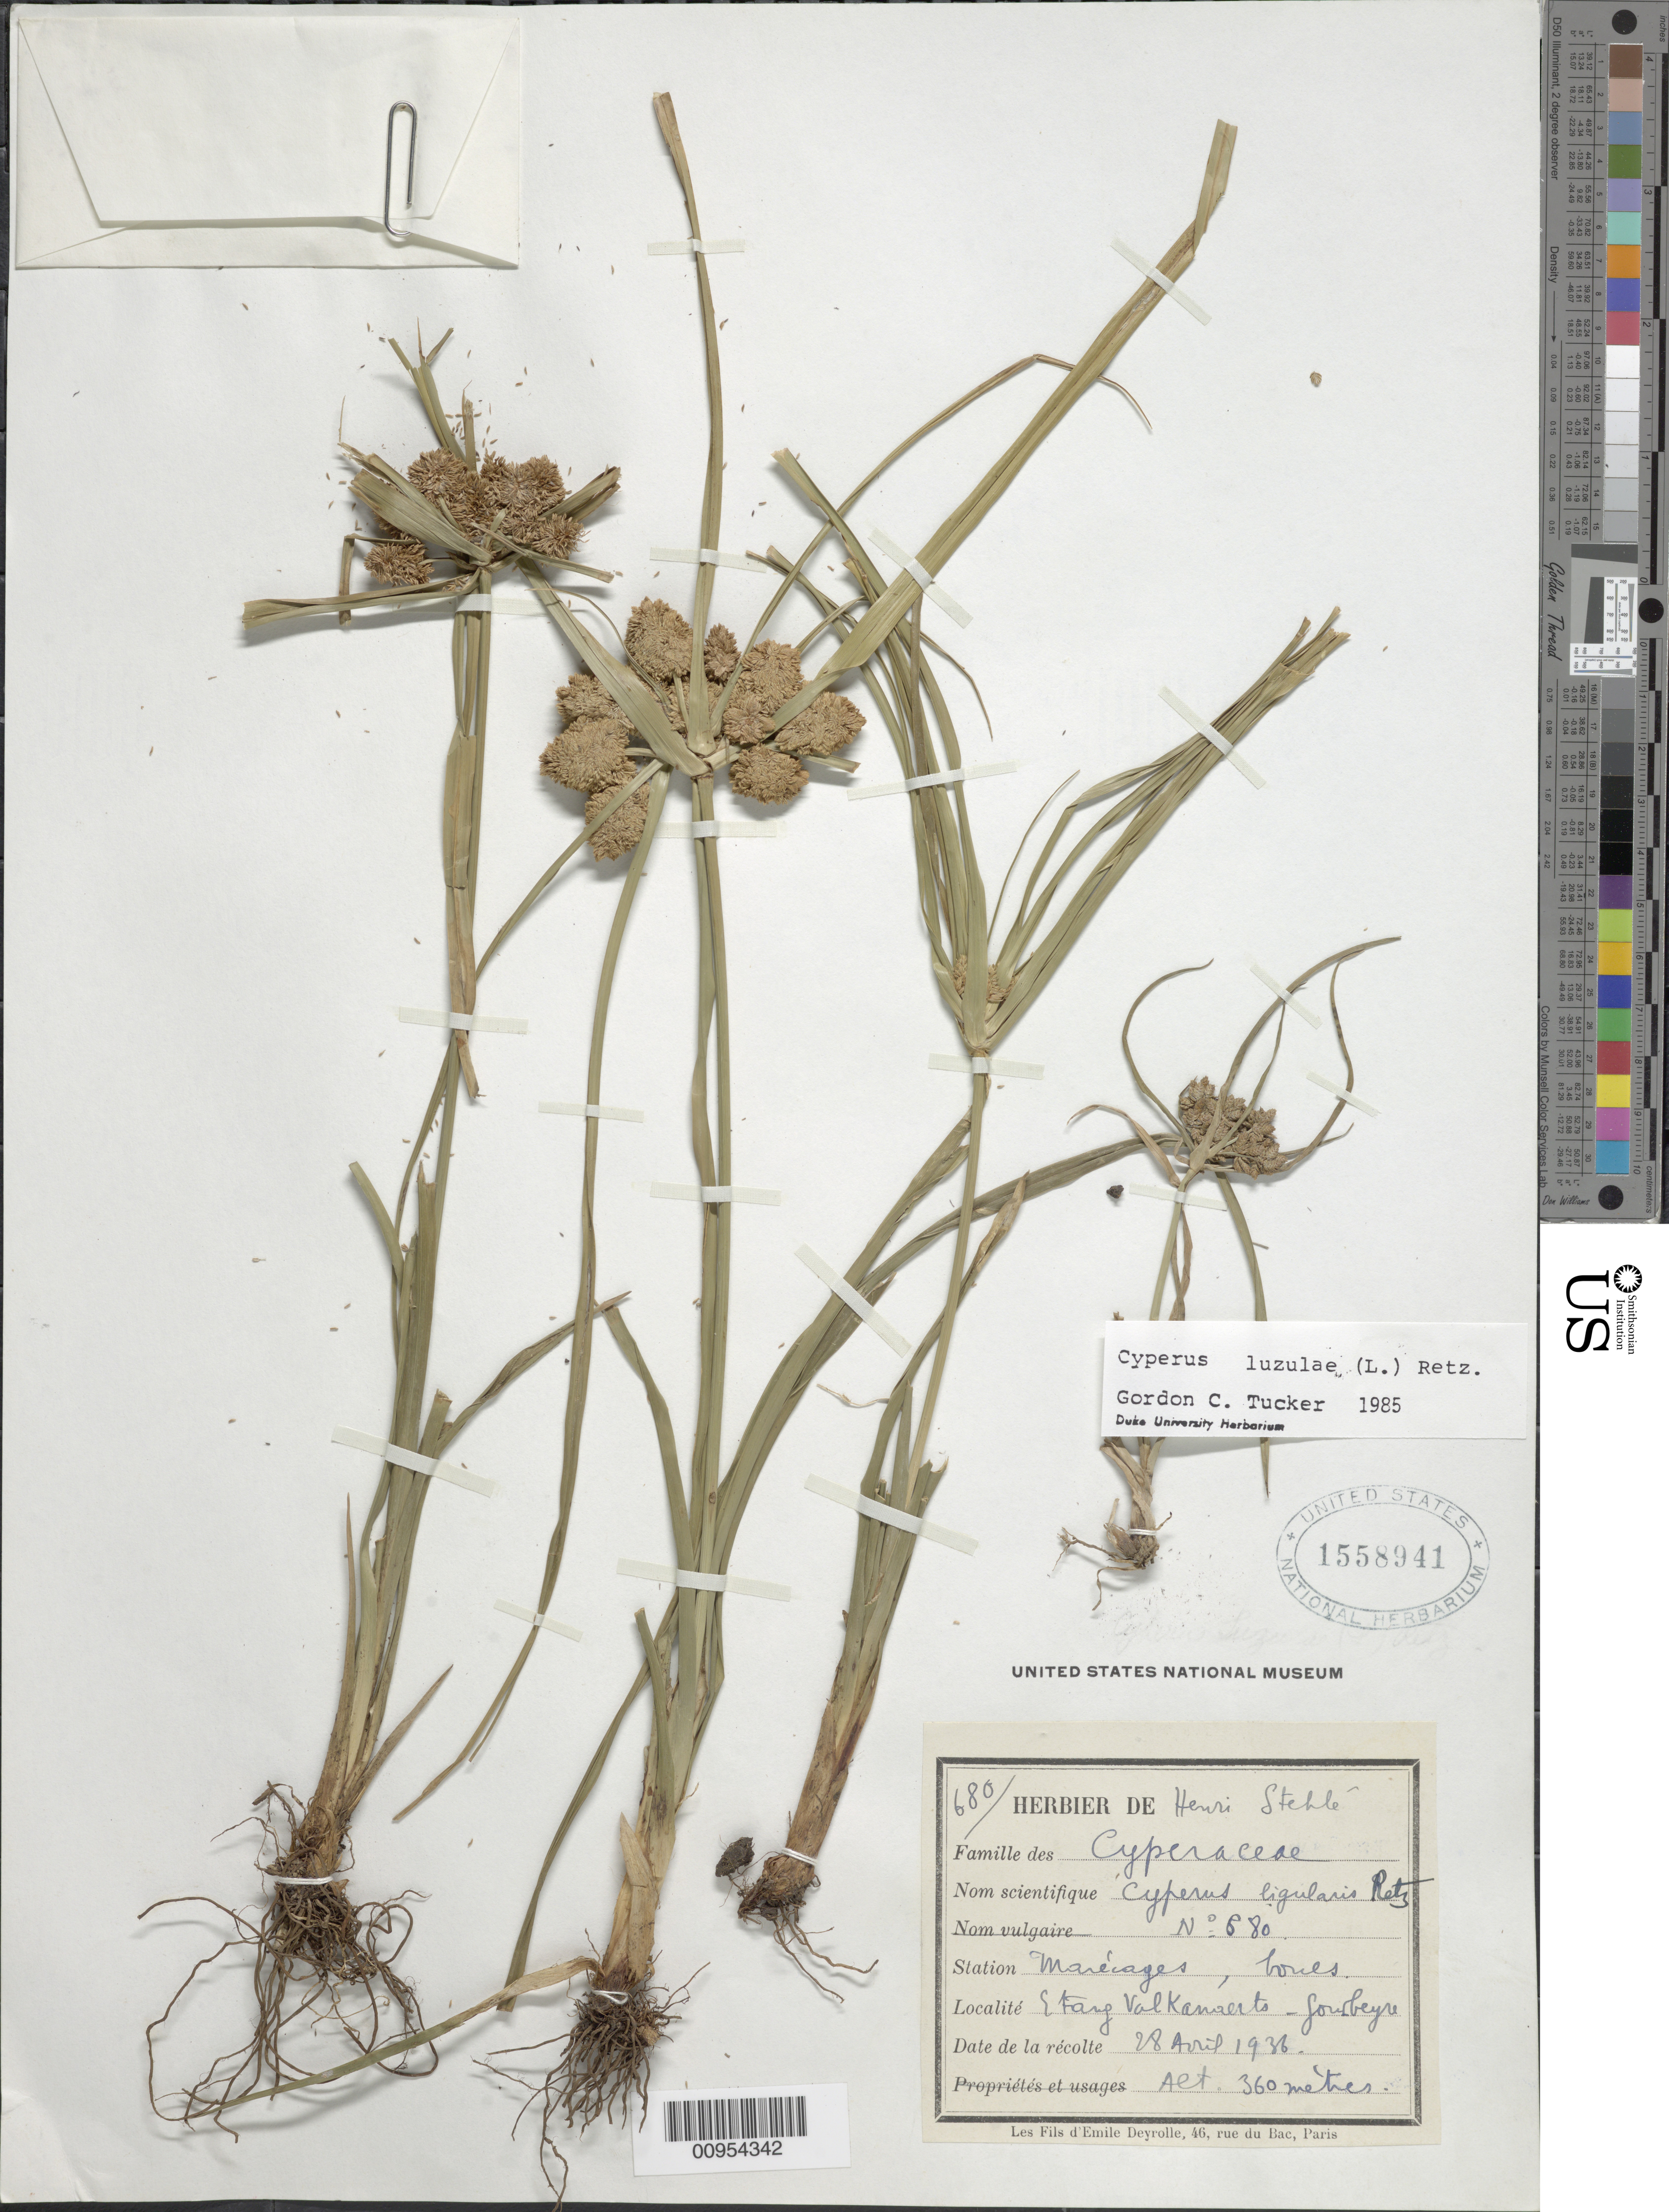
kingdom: Plantae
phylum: Tracheophyta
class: Liliopsida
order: Poales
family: Cyperaceae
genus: Cyperus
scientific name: Cyperus luzulae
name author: (L.) Rottb. ex Retz.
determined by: Tucker, G. C.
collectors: H. Stehlé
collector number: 680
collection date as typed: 28 Apr 1936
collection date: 1936-04-28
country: Martinique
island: Martinique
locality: Etang "Valkanoerts Goulbeyre"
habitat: Marécages, "bouls"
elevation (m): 360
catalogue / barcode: US 1558941